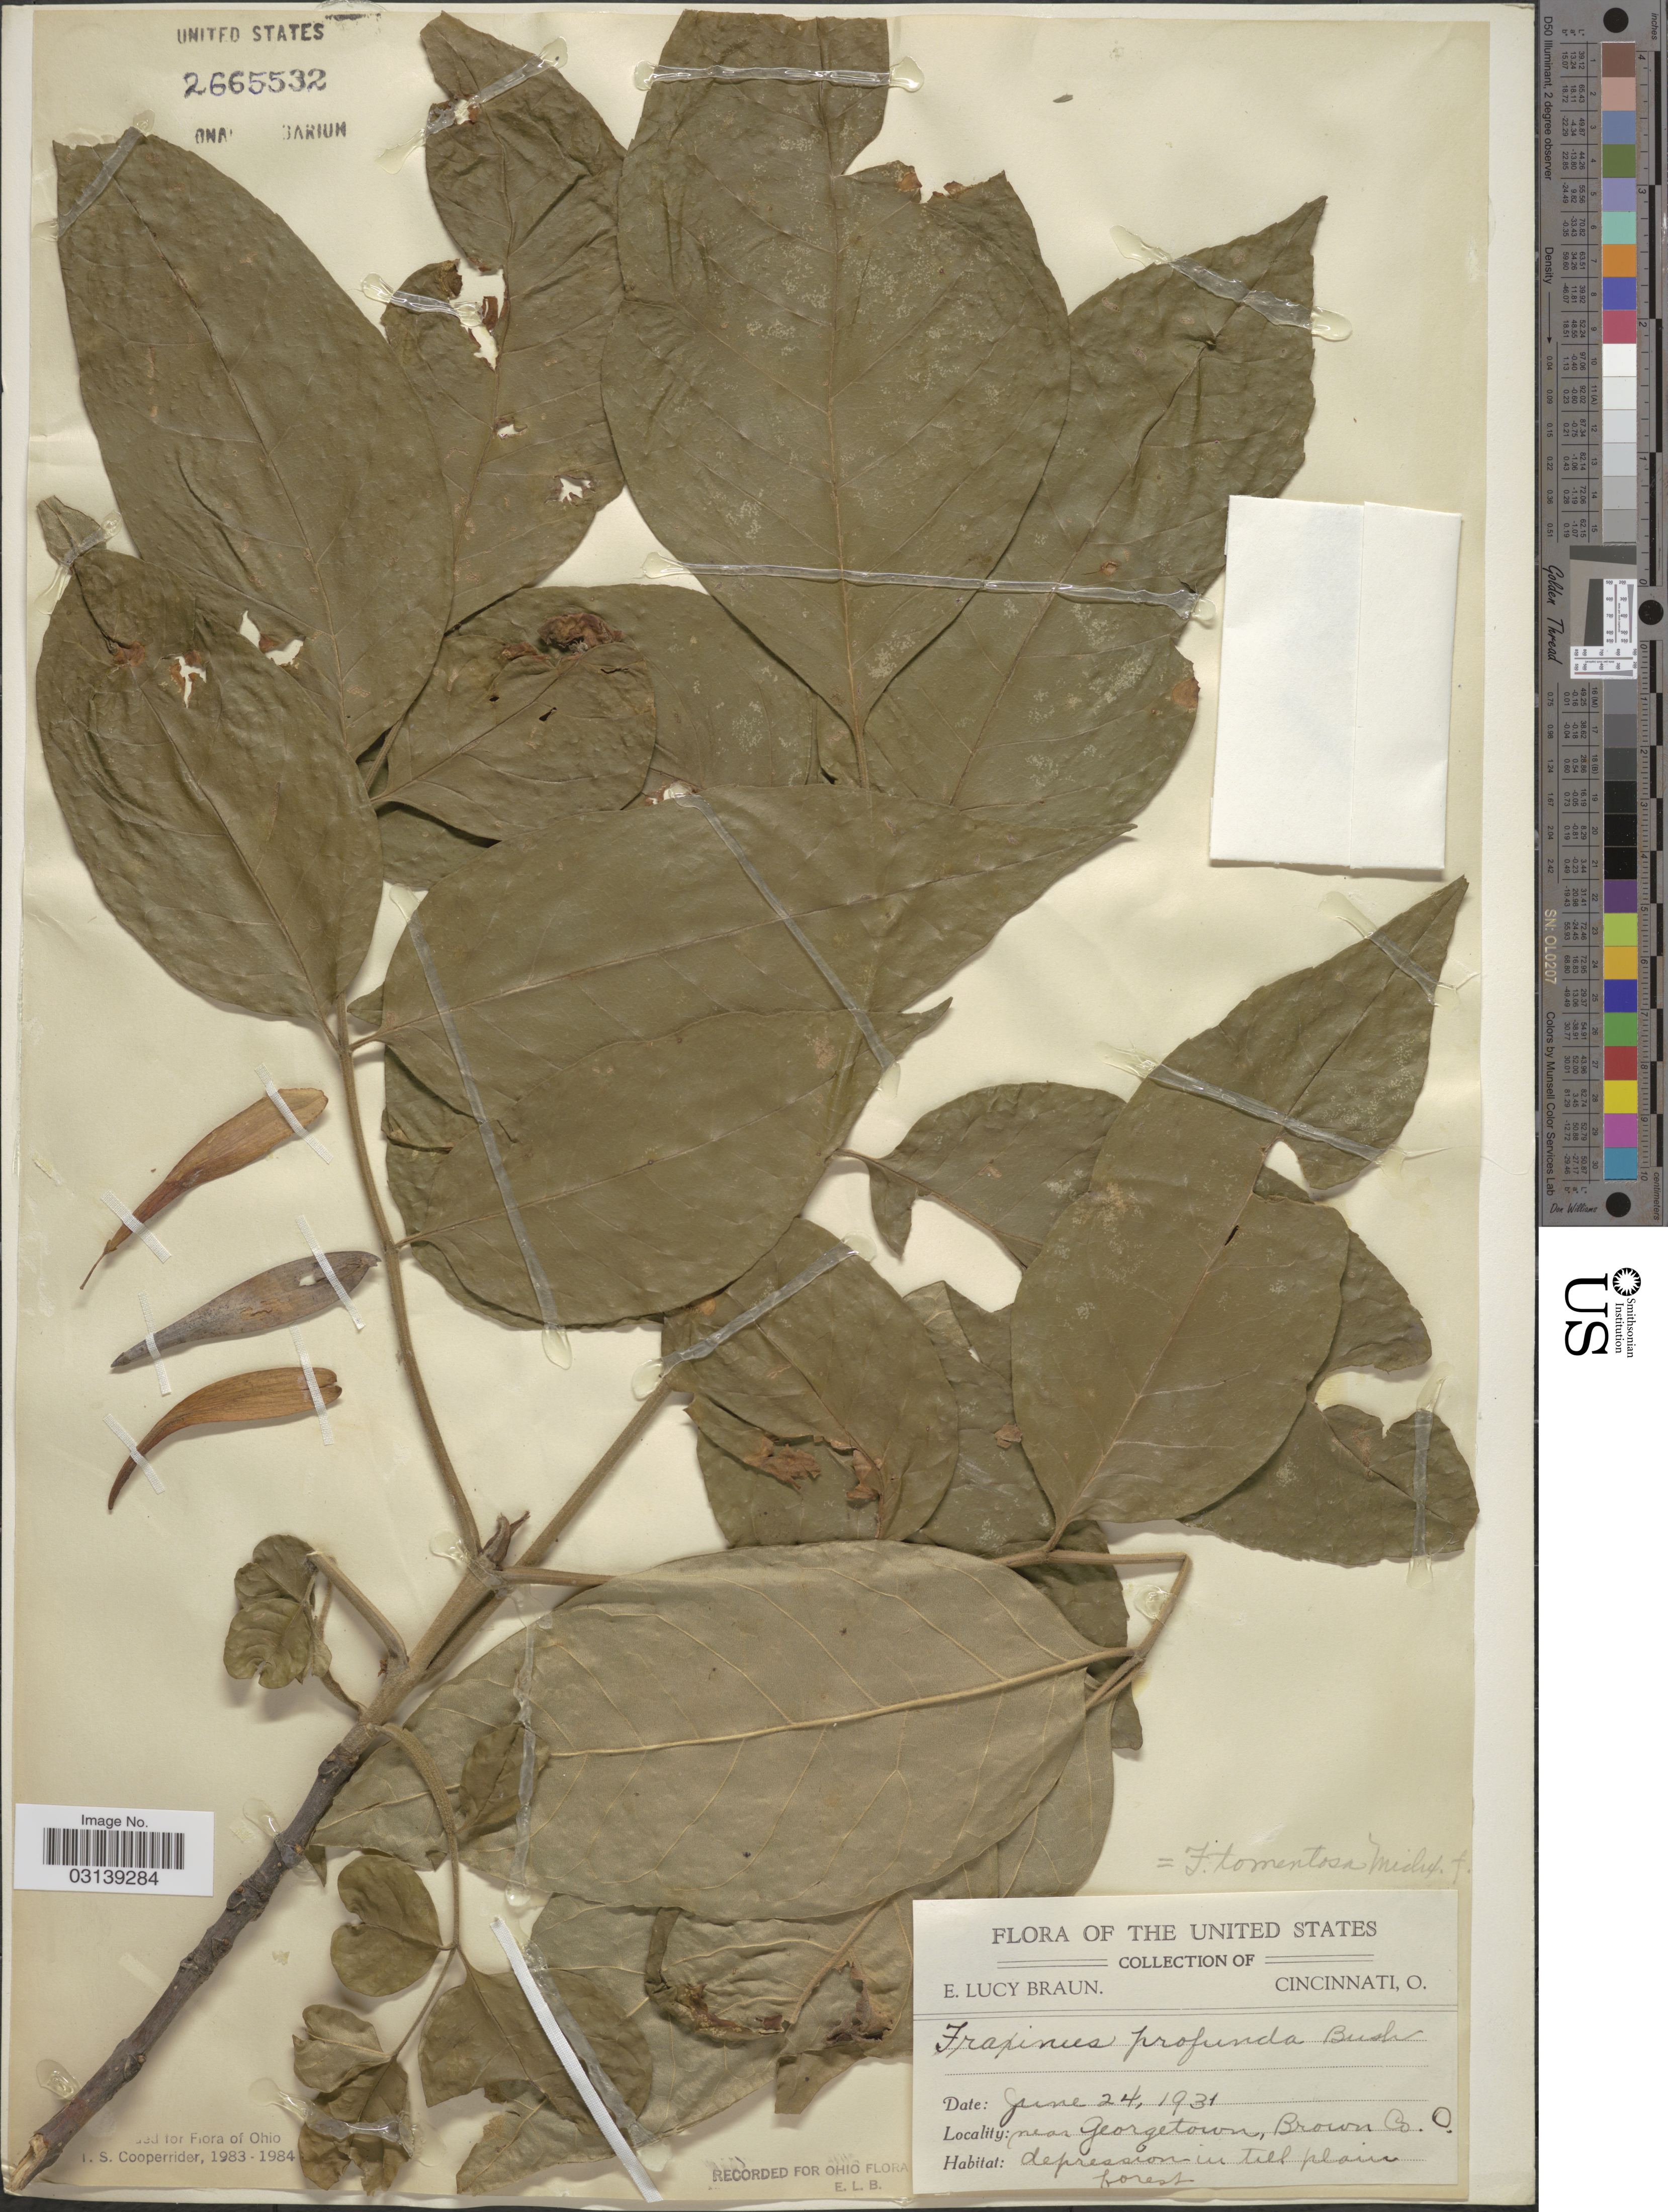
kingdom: Plantae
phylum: Tracheophyta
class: Magnoliopsida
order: Lamiales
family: Oleaceae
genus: Fraxinus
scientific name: Fraxinus profunda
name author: (Bush) Bush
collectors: E. Braun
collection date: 1931-06-24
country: United States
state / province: Ohio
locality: Near Georgetown, Brown Co.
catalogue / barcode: US 2665532